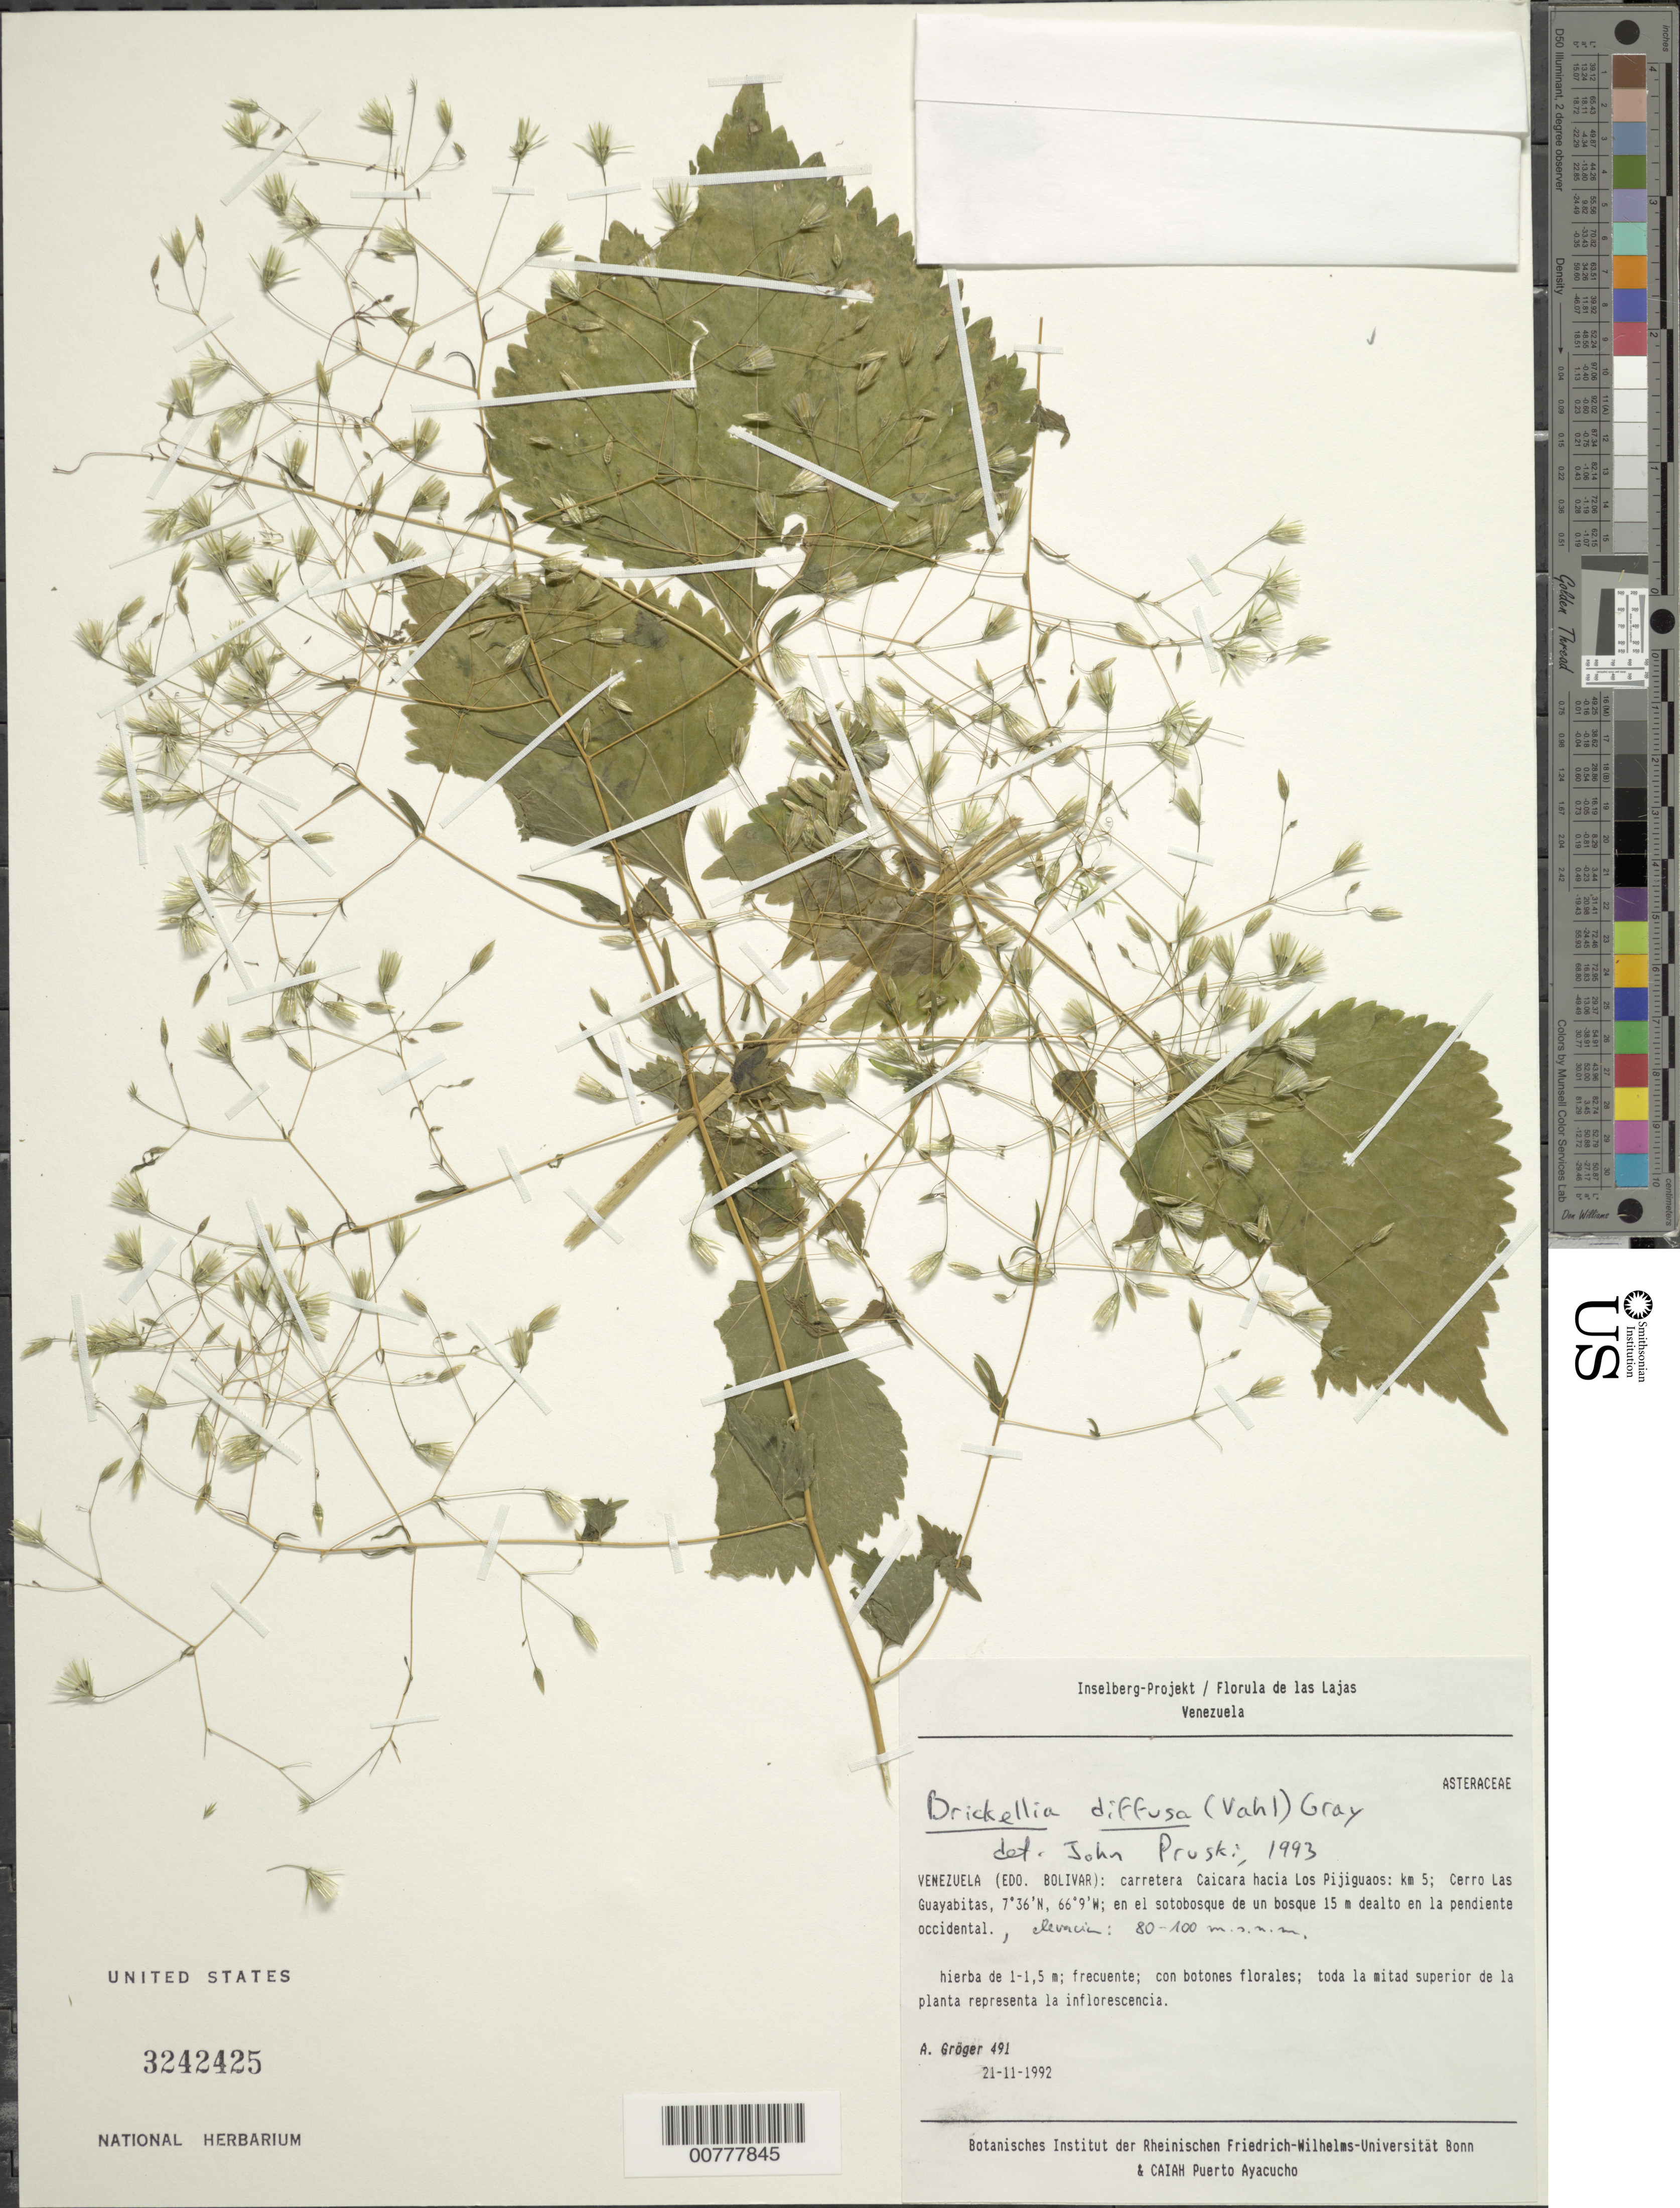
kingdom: Plantae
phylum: Tracheophyta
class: Magnoliopsida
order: Asterales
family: Asteraceae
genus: Brickellia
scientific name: Brickellia diffusa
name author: (Vahl) A. Gray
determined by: Pruski, J. F.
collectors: A. Gröger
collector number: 491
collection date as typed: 21-Nov-92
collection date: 1992-11-21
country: Venezuela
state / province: Bolívar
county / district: Cedeño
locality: Caicara hacia Los Pijiguaos: km 5; Cerro Las Guayabitas; al lado occidental de la carretera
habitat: Sotobosque de un bosque 15m dealto en la pendiente occidental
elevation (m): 80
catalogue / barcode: US 3242425